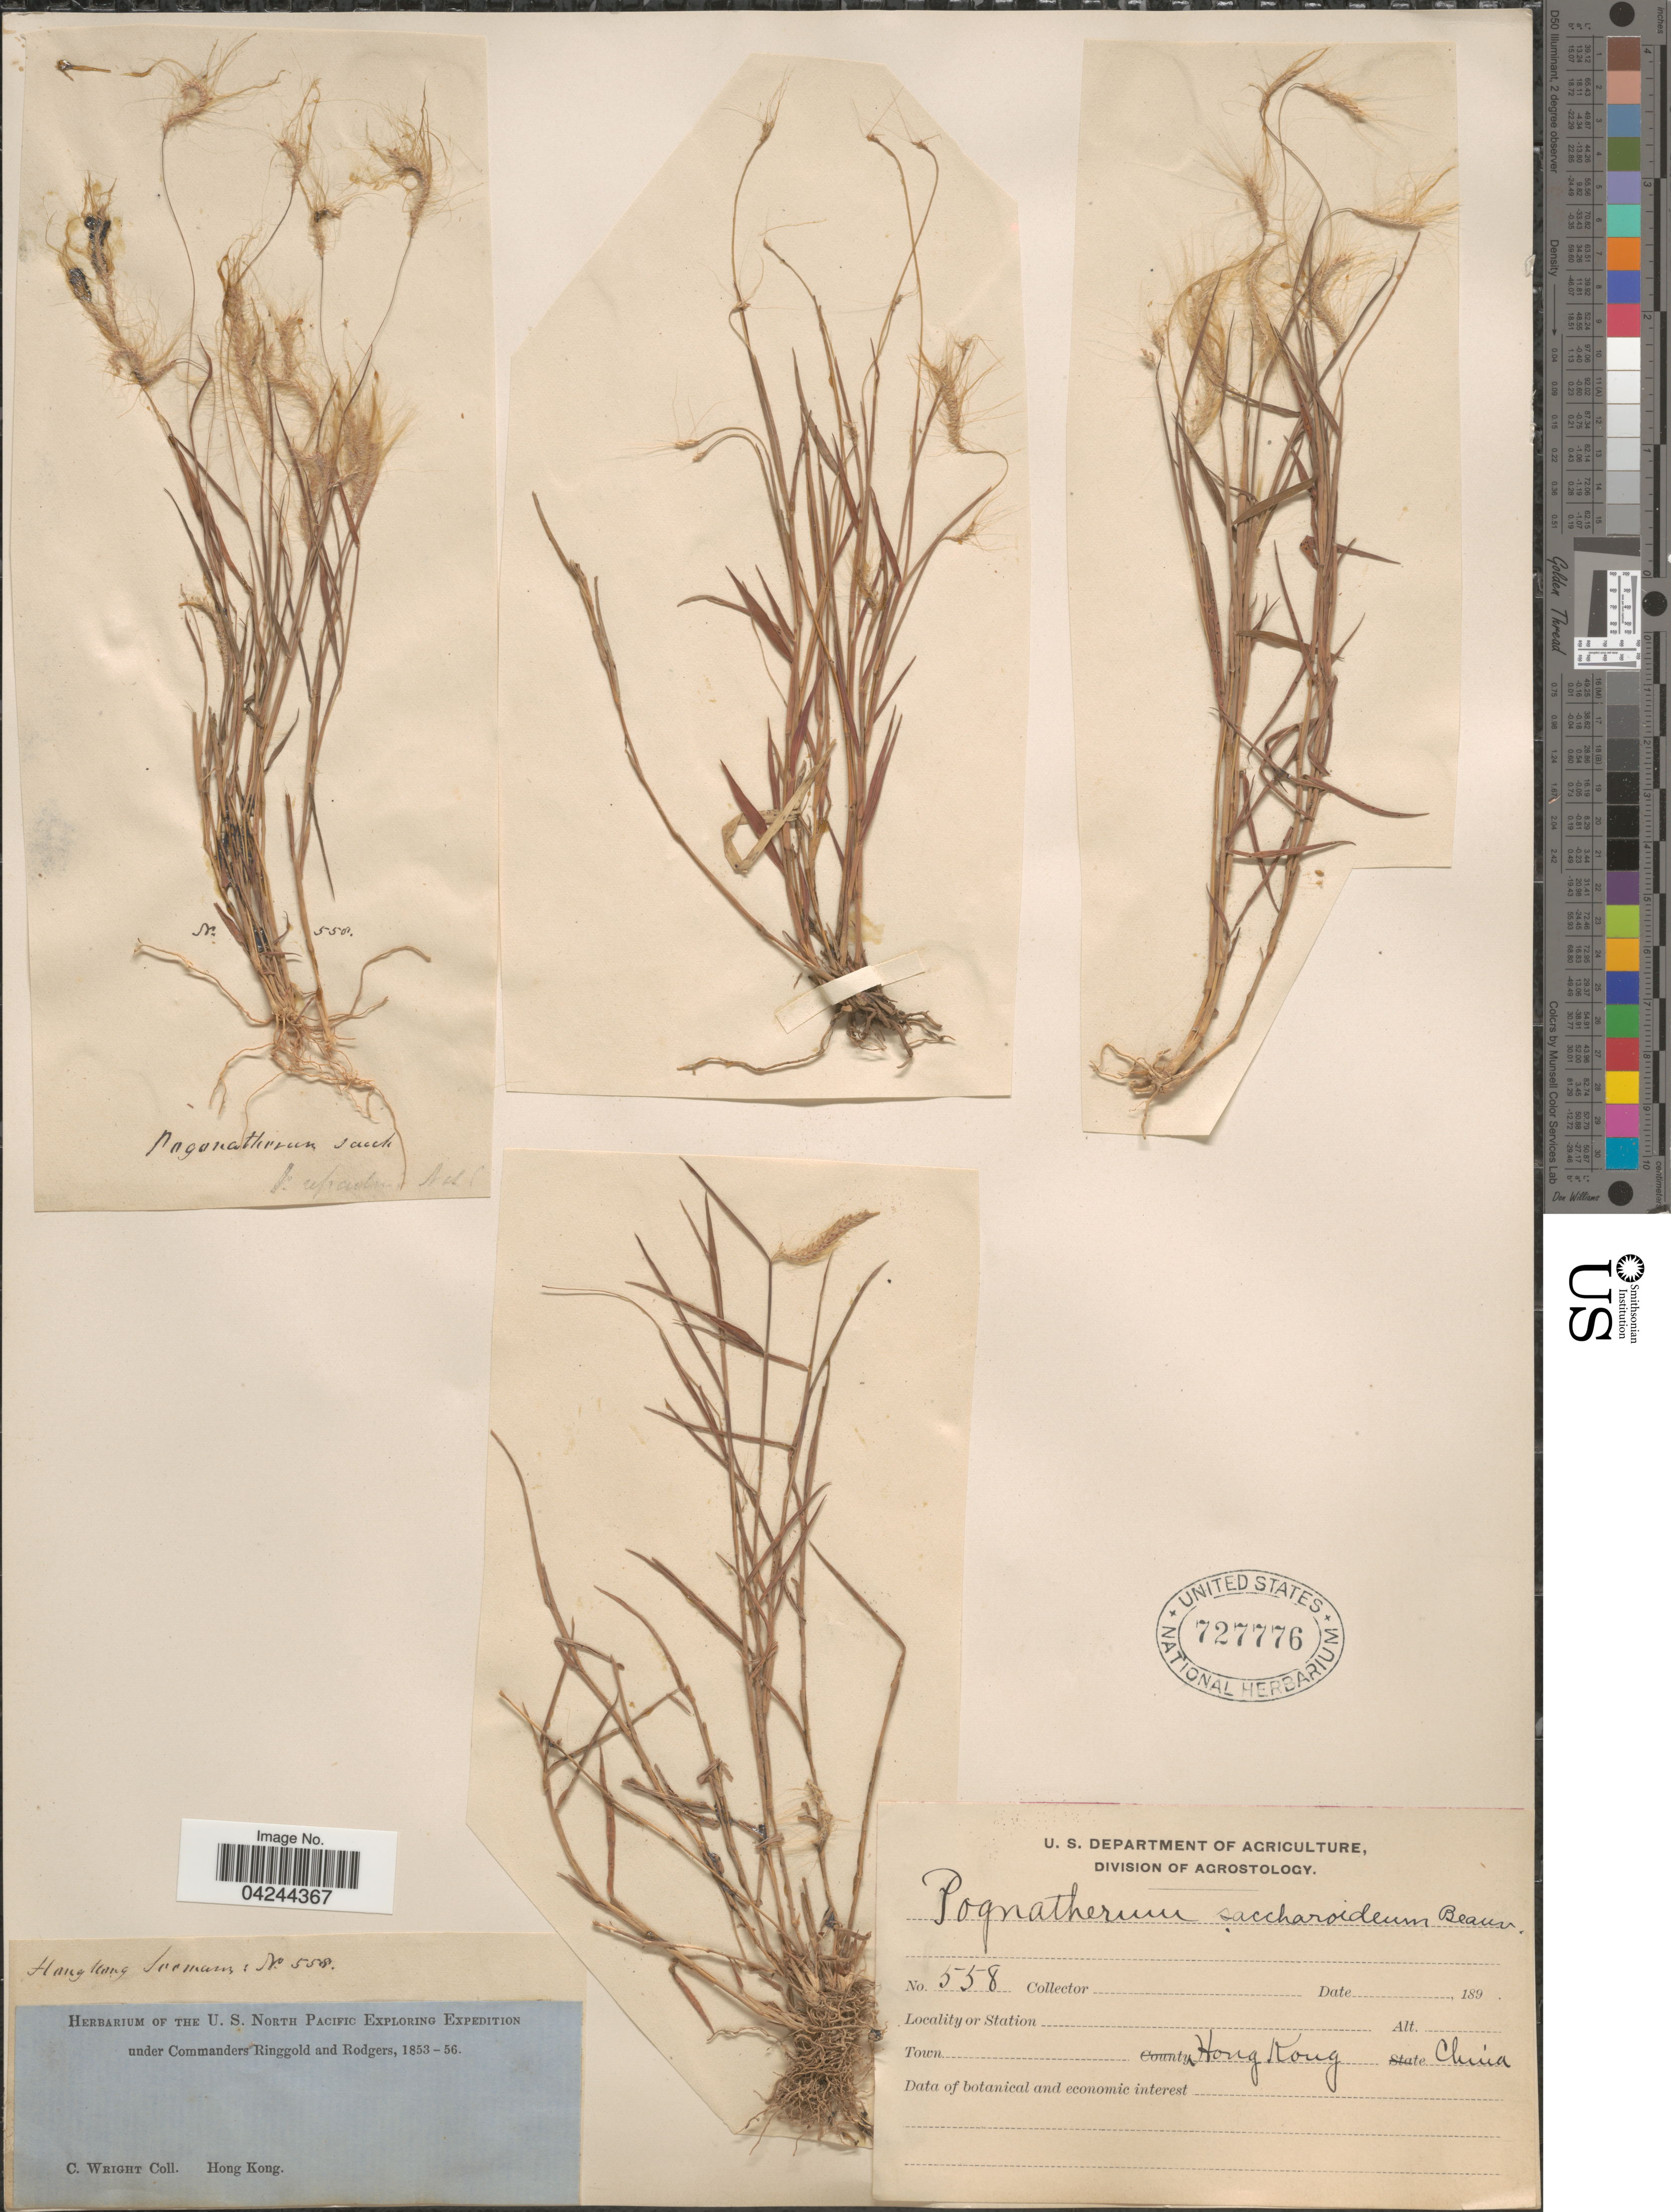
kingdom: Plantae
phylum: Tracheophyta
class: Liliopsida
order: Poales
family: Poaceae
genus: Pogonatherum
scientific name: Pogonatherum crinitum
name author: (Thunb.) Kunth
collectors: C. Wright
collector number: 558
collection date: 1853/1856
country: China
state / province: Hong Kong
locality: The U. S. North Pacific Exploring Expedition.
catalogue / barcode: US 727776